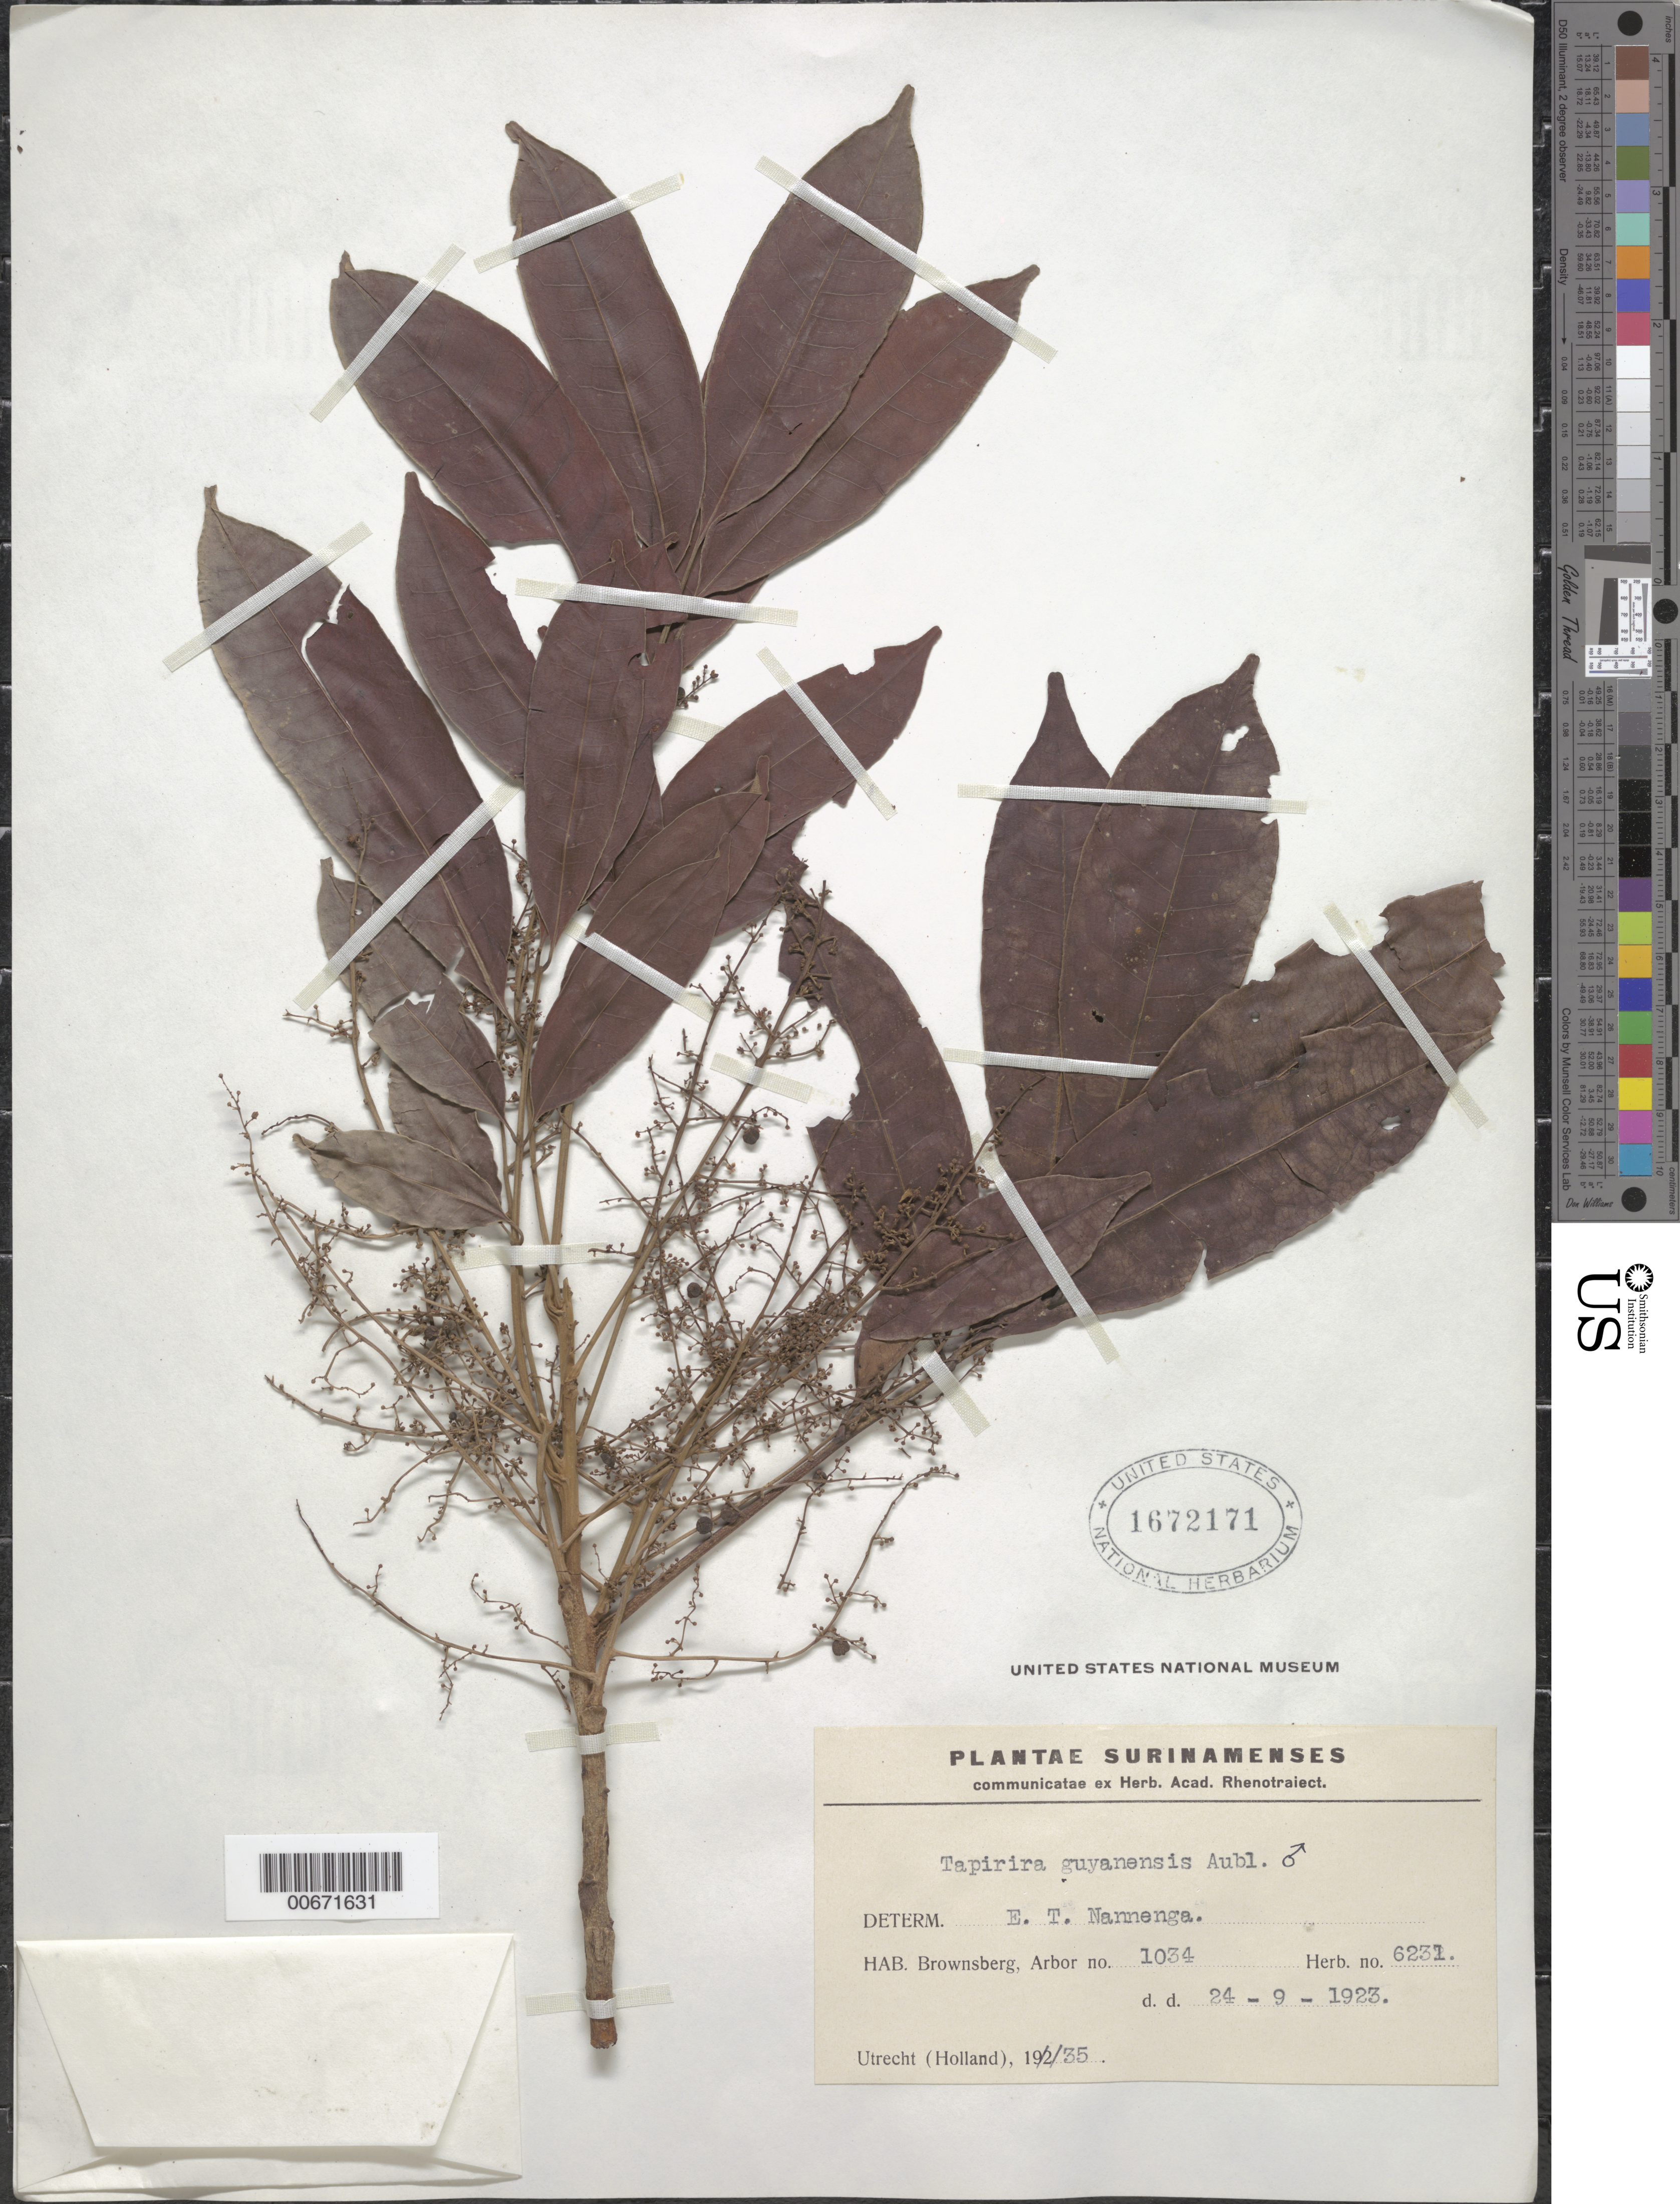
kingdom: Plantae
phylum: Tracheophyta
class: Magnoliopsida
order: Sapindales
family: Anacardiaceae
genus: Tapirira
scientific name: Tapirira guianensis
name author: Aubl.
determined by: Mitchell, John D.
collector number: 6231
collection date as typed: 24-Sep-23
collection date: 1923-09-24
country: Suriname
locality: Brownsberg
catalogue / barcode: US 1672171